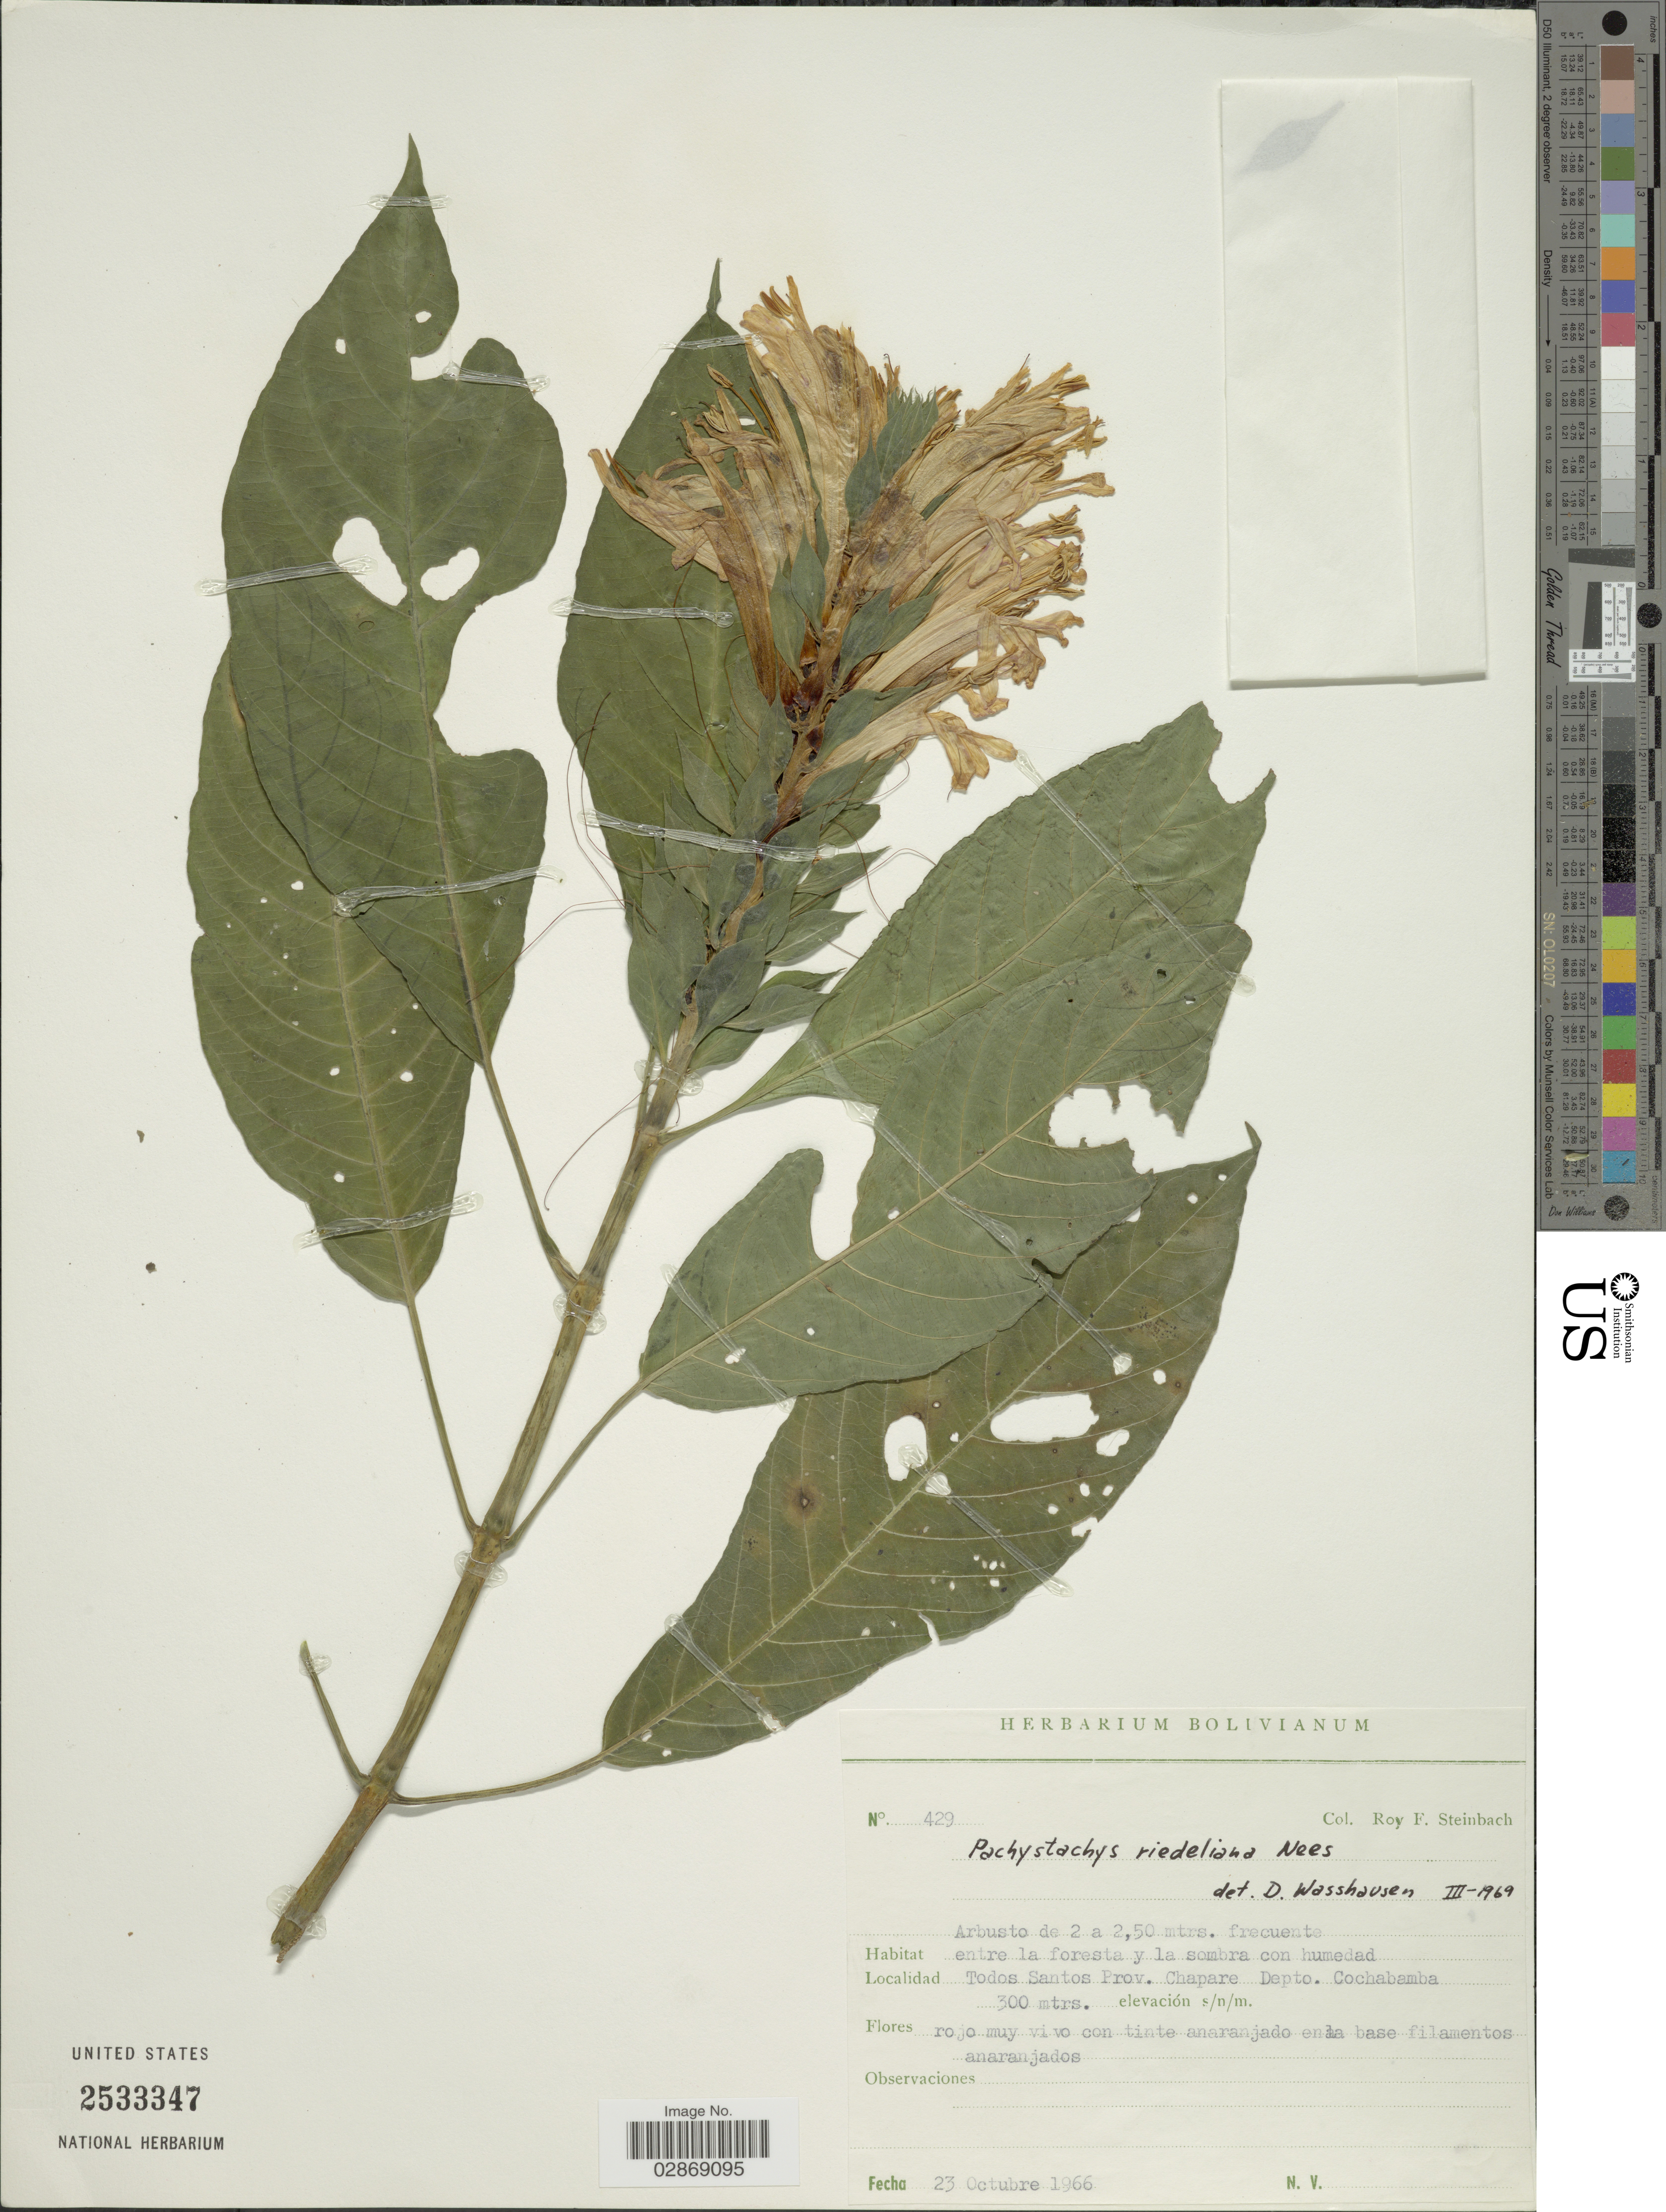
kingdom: Plantae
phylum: Tracheophyta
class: Magnoliopsida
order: Lamiales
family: Acanthaceae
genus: Pachystachys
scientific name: Pachystachys spicata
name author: (Ruiz & Pav.) Wassh.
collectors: R. F. Steinbach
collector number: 429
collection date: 1966-10-23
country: Bolivia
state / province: Cochabamba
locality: Entre la foresta y la sombra con humedad. Todos Santos Prov. Chapare, Depto. Cochabamba.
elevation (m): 300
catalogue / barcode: US 2533347